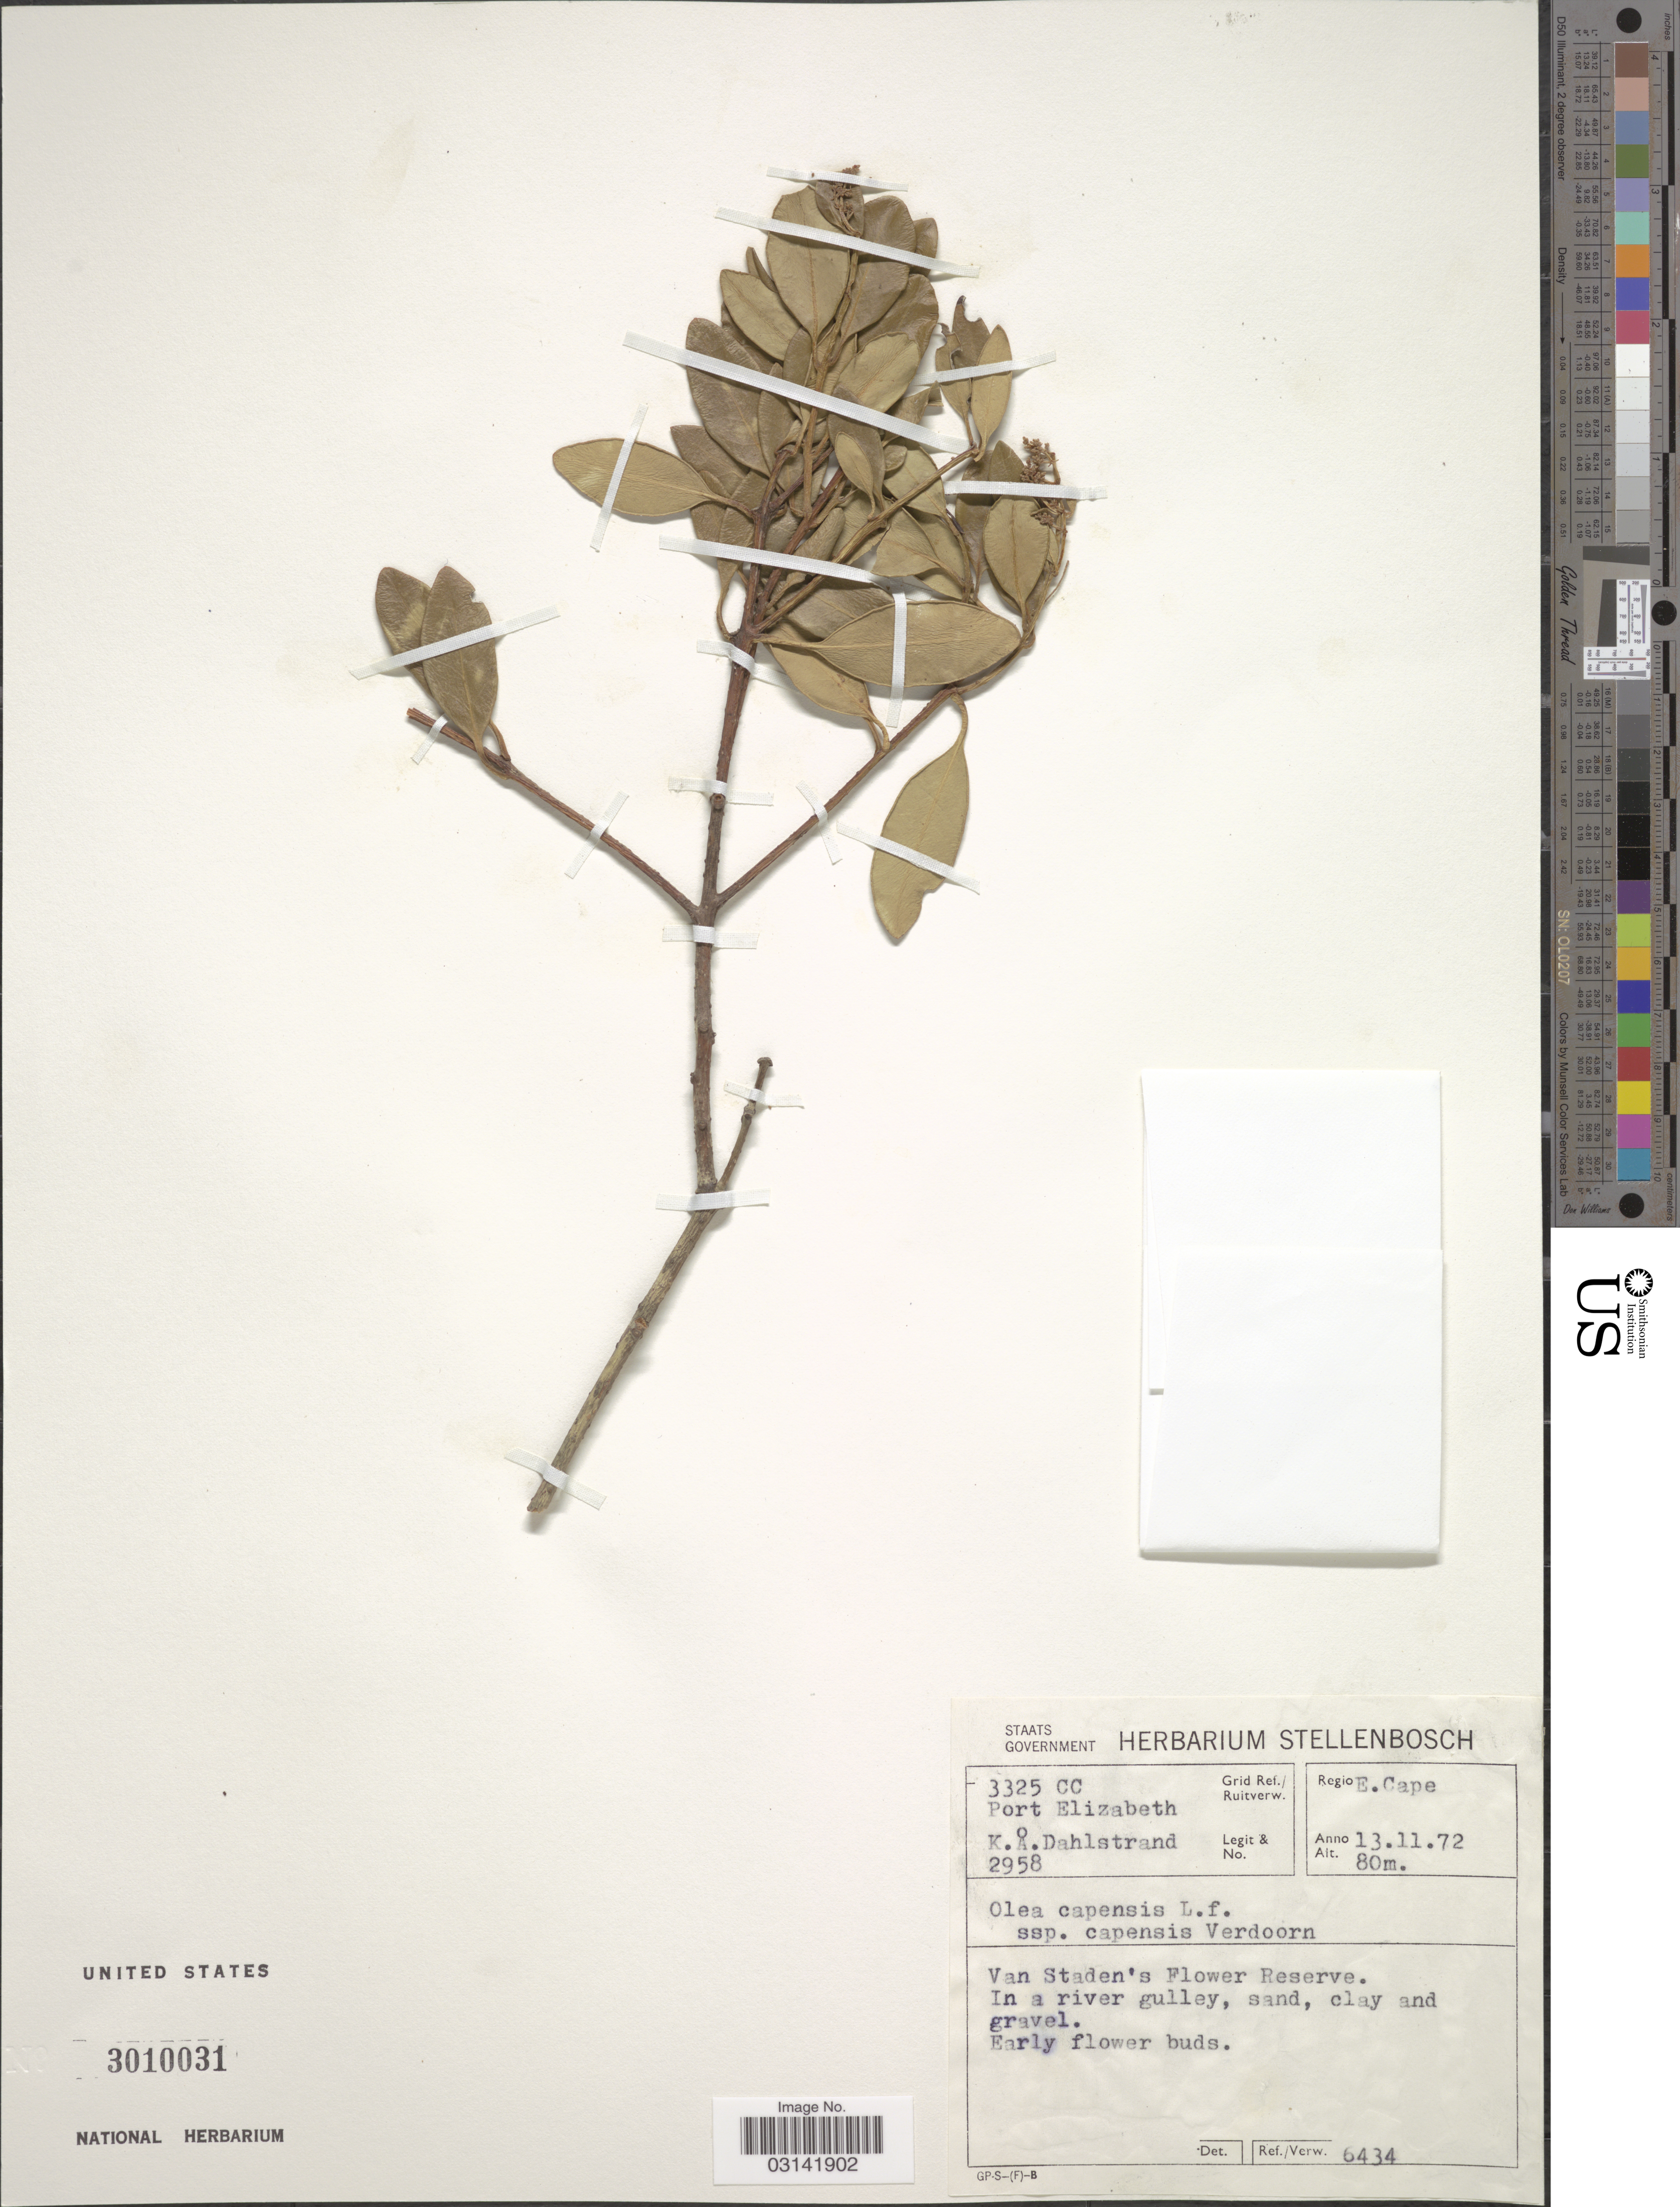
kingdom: Plantae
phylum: Tracheophyta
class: Magnoliopsida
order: Lamiales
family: Oleaceae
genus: Olea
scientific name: Olea capensis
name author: L.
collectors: K. Dahlstrand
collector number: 2958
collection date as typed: Transcribed d/m/y: 13/11/72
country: South Africa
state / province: Eastern Cape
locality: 3325 CC Port Elizabeth Grid Ref./Ruitverw., Regio E. Cape, Van Staden's Flower Reserve.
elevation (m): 80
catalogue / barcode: US 3010031